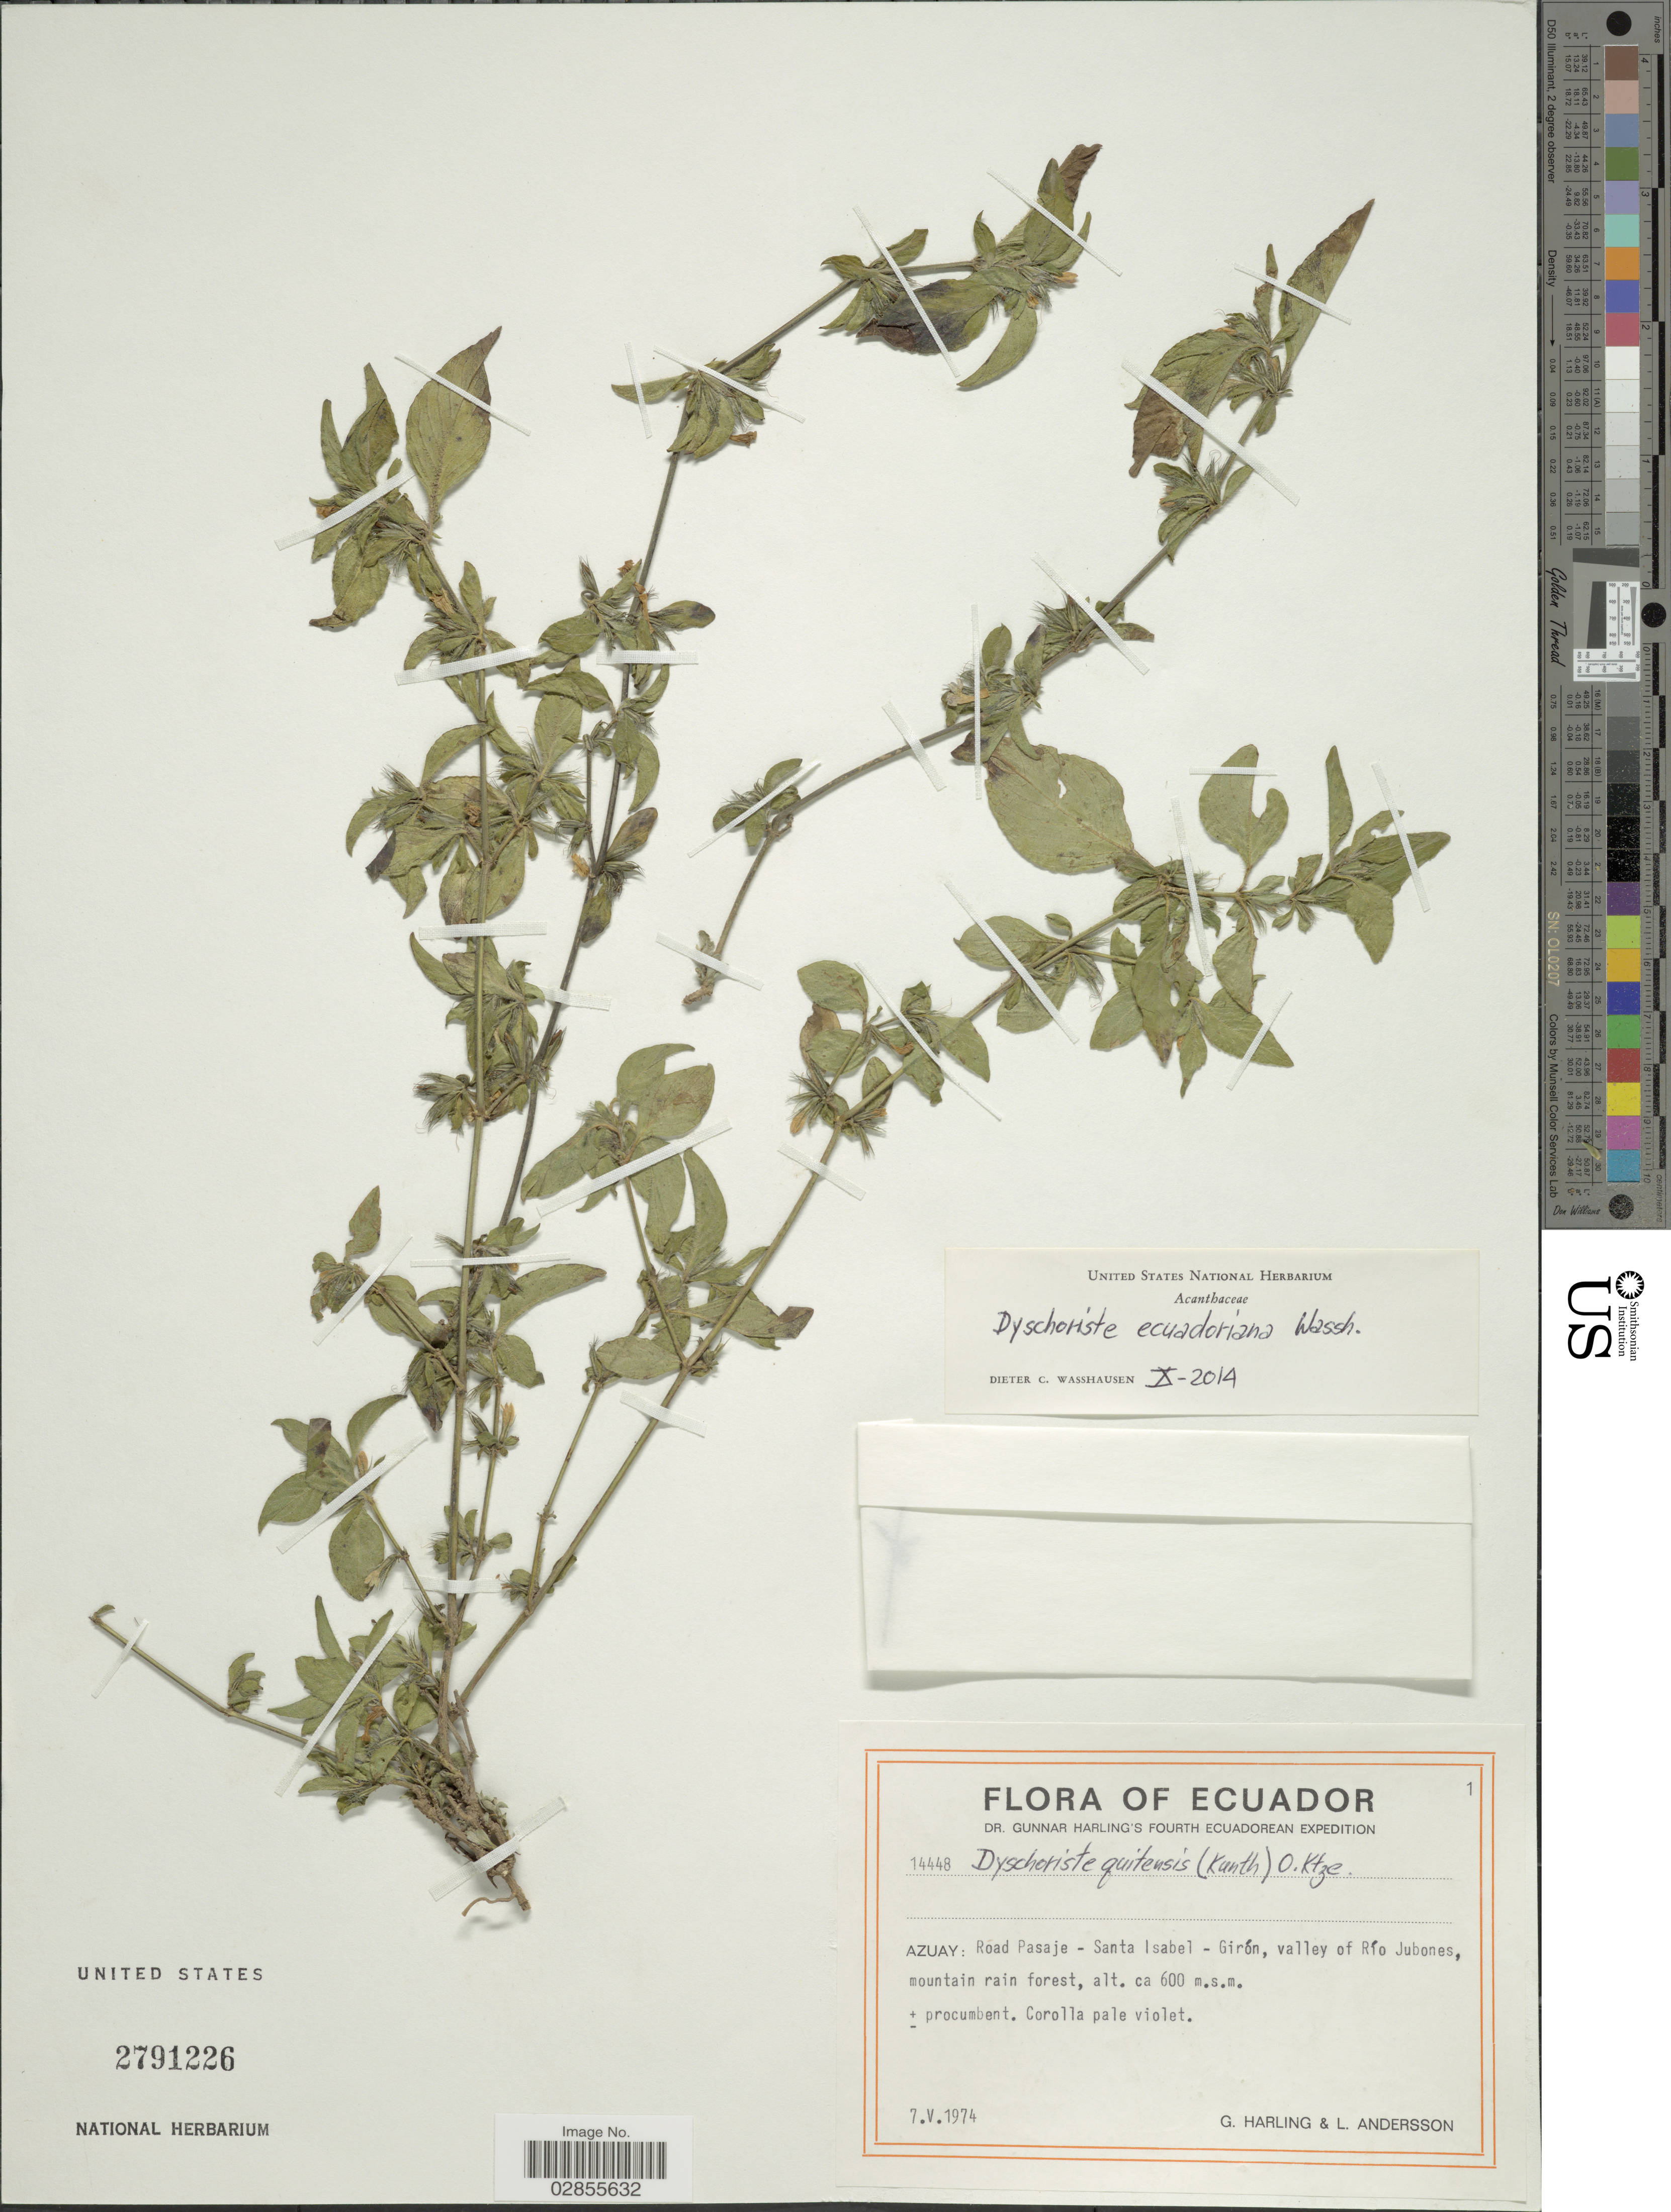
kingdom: Plantae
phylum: Tracheophyta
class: Magnoliopsida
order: Lamiales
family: Acanthaceae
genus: Dyschoriste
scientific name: Dyschoriste ecuadoriana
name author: Wassh.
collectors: G. Harling & L. Andersson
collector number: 14448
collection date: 1974-05-07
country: Ecuador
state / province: Azuay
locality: Road Pasaje - Santa Isabel - Girón, valley of Río Jubones, mountain rain forest.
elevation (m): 600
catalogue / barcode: US 2791226